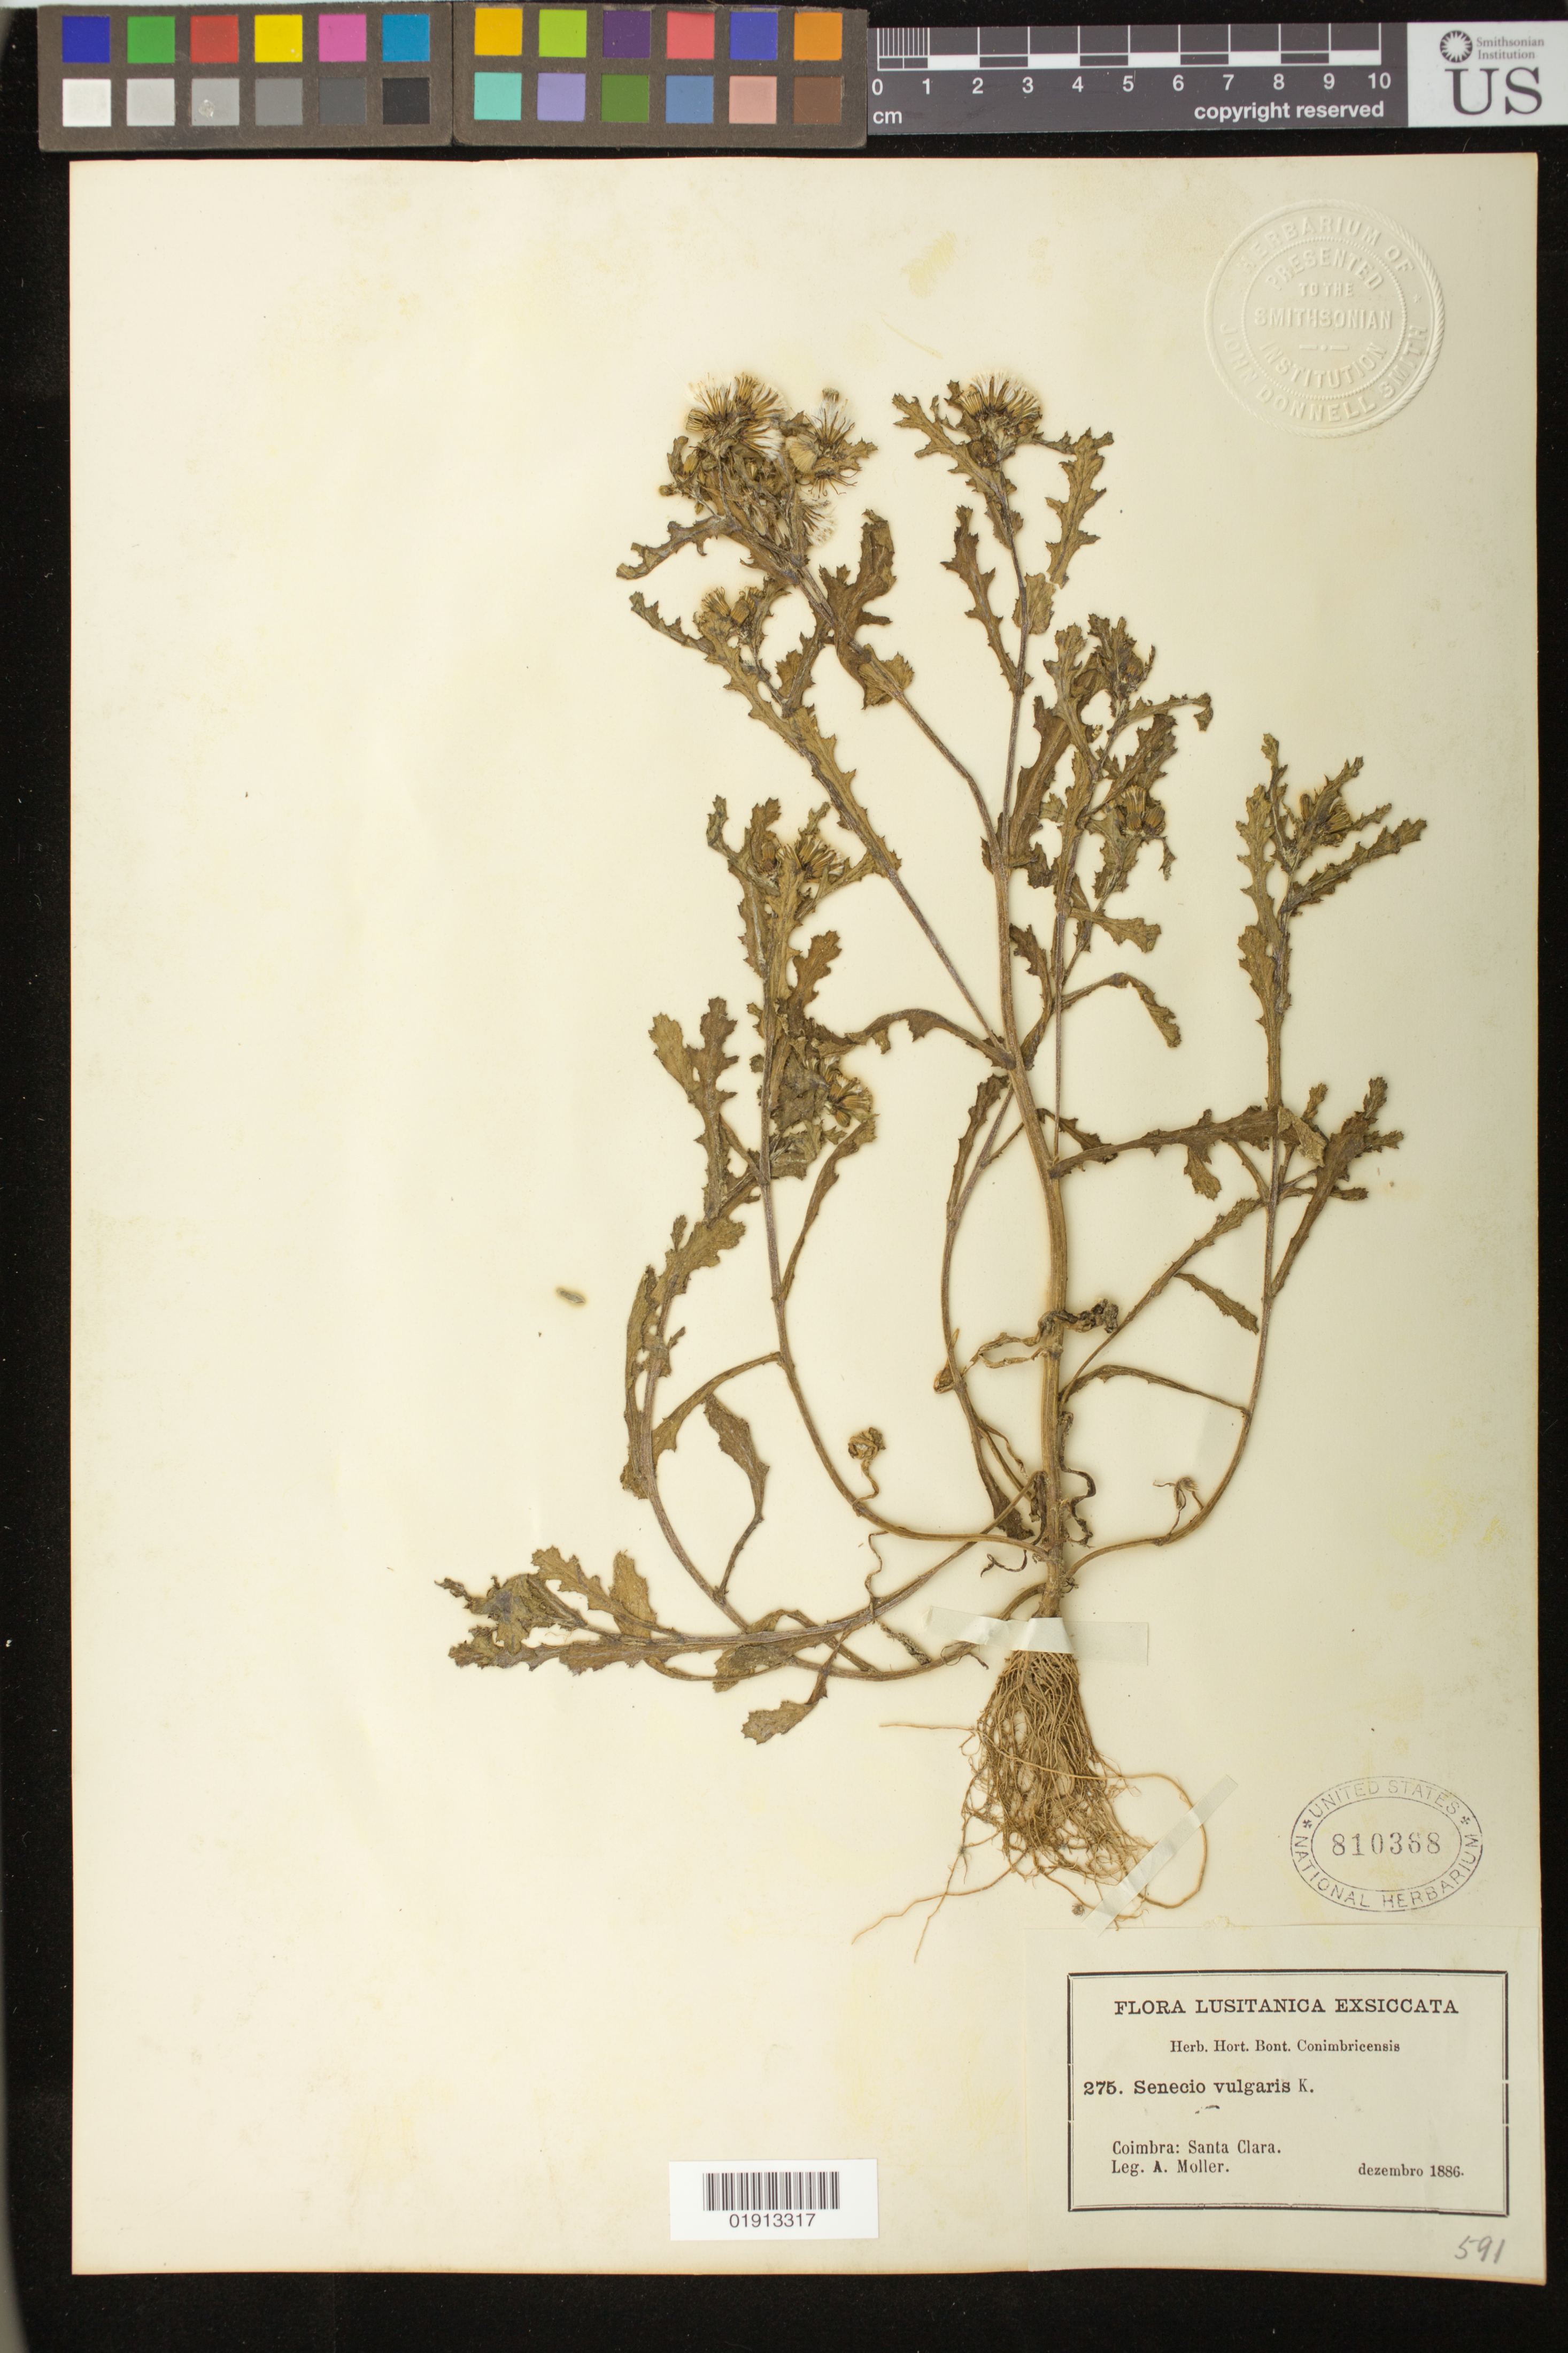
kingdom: Plantae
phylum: Tracheophyta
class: Magnoliopsida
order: Asterales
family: Asteraceae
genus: Senecio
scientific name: Senecio vulgaris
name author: L.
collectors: A. Moller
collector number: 275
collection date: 1886-12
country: Portugal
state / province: Coimbra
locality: Coimbra: Santa Clara.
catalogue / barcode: US 810368